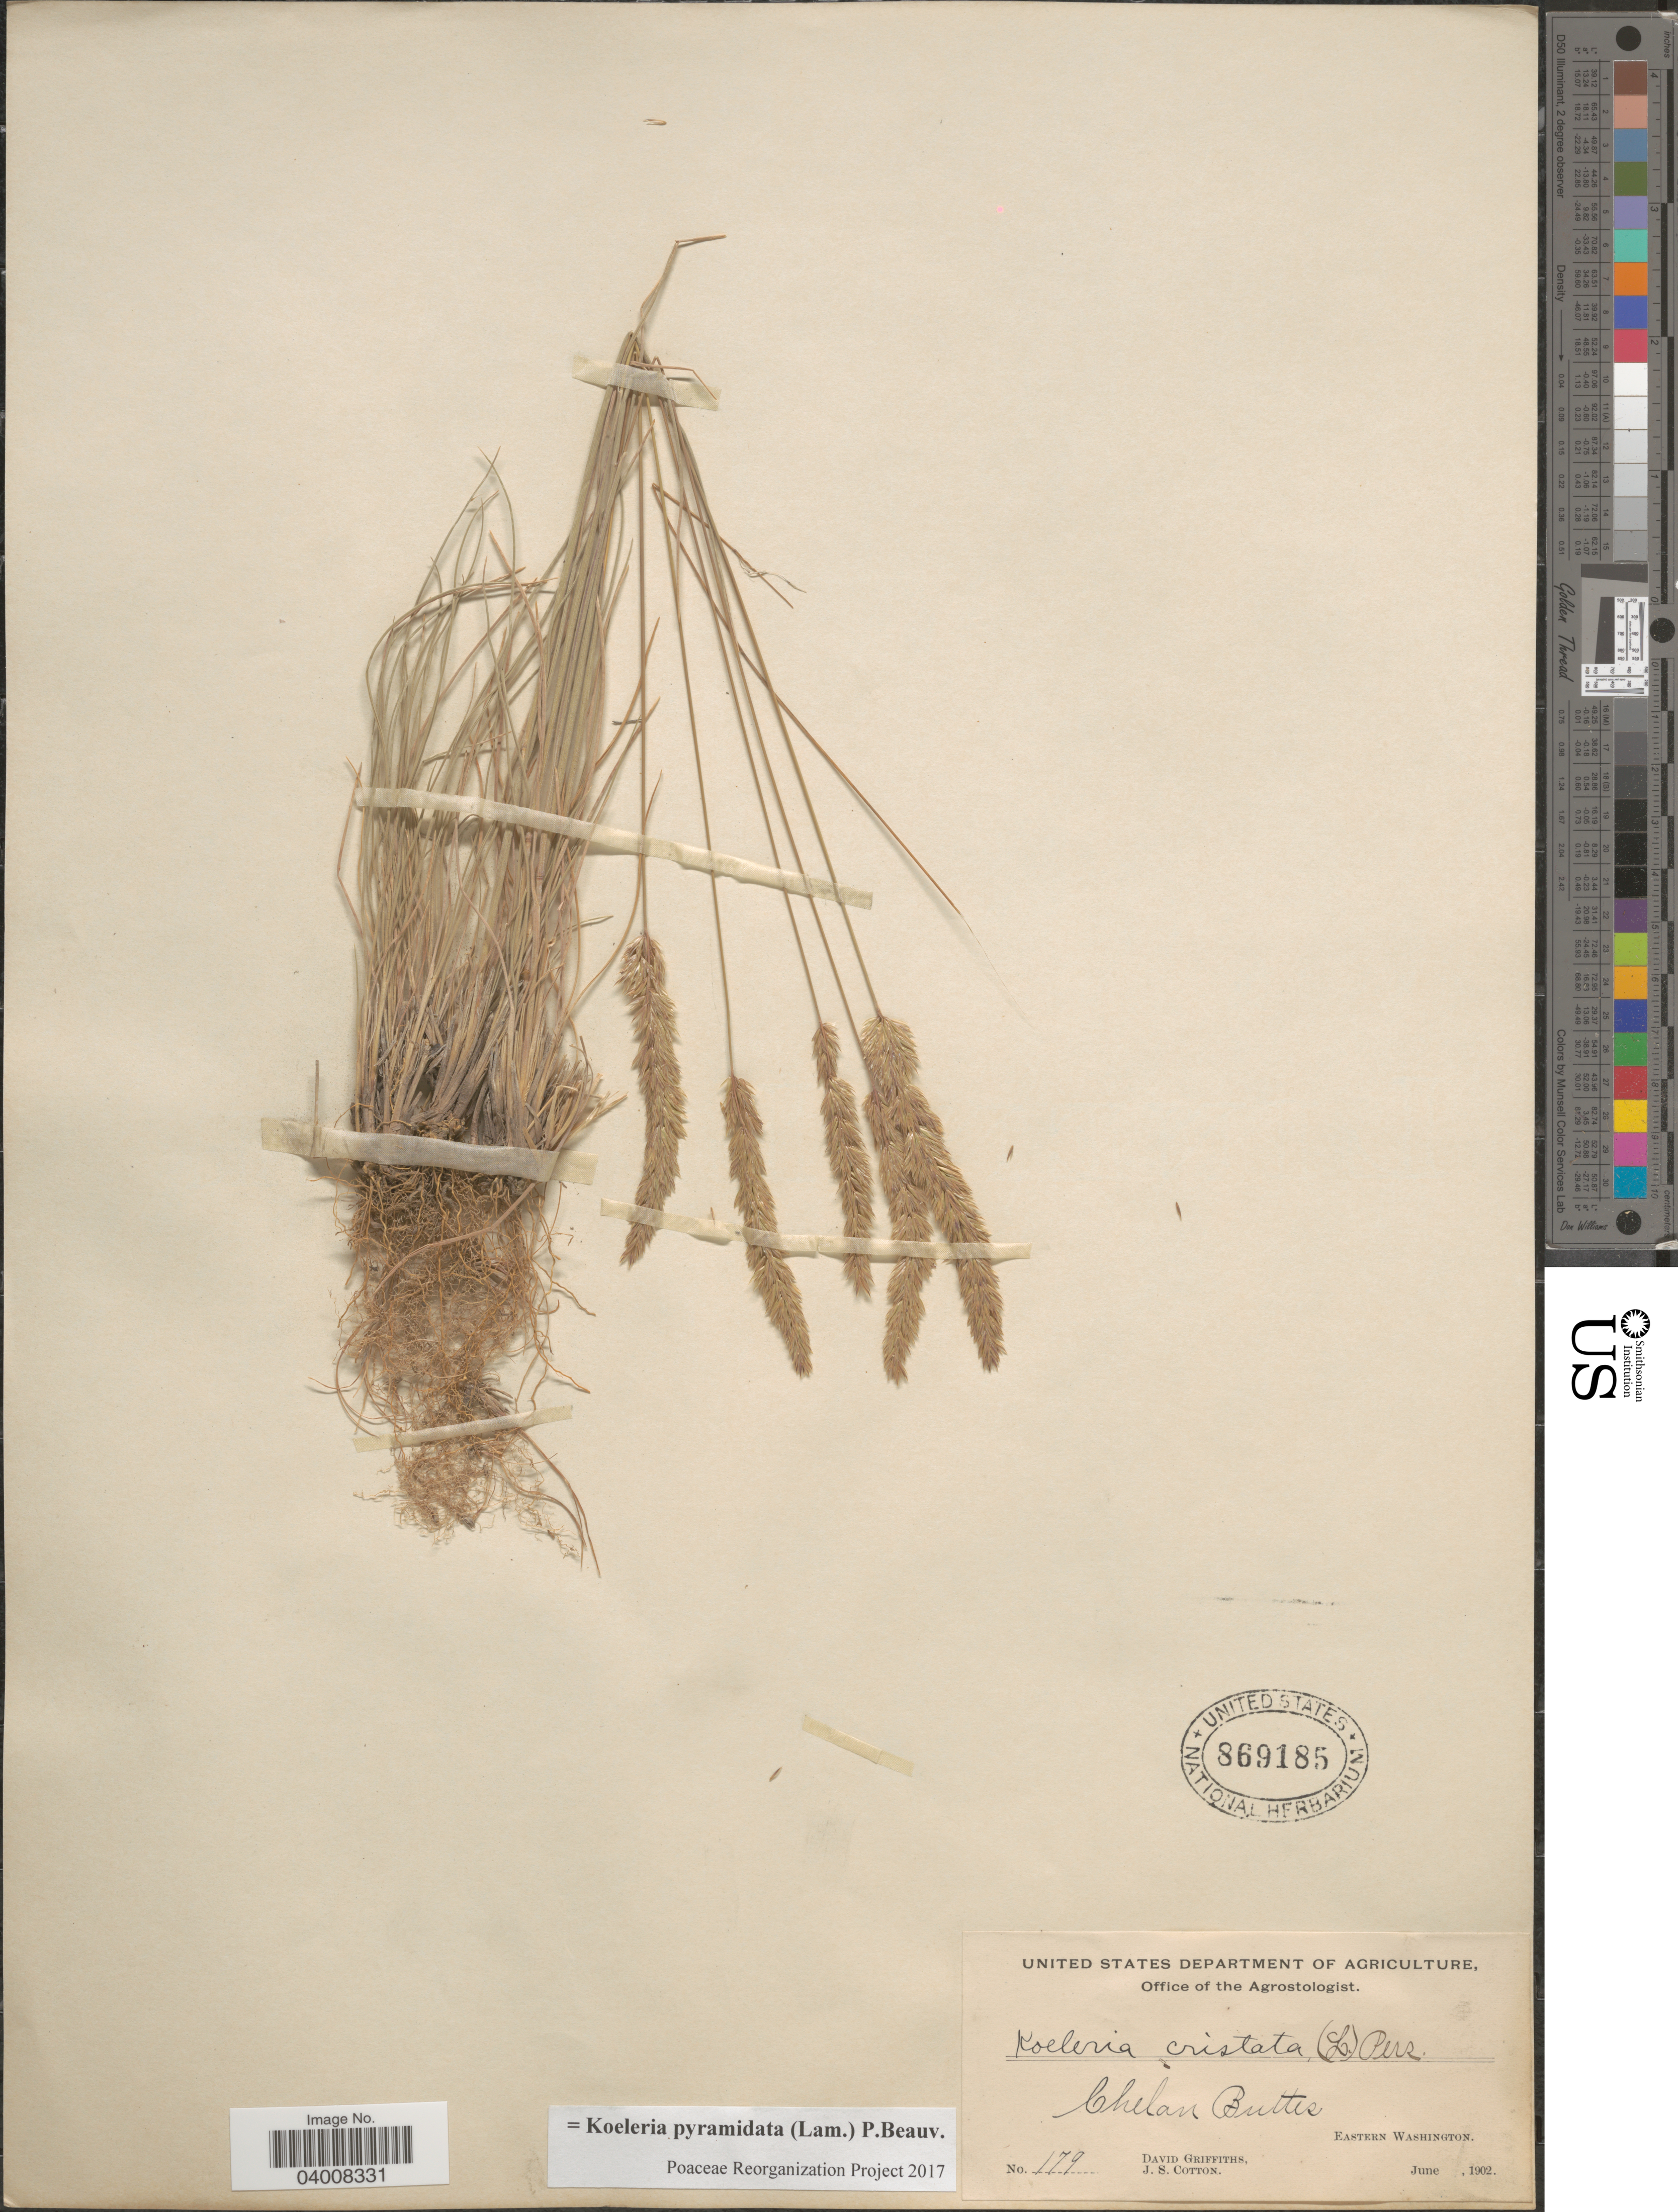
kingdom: Plantae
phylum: Tracheophyta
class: Liliopsida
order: Poales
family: Poaceae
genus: Koeleria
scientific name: Koeleria pyramidata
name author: (Lam.) P. Beauv.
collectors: D. Griffiths & J. S. Cotton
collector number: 179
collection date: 1902-06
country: United States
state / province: Washington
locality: Chelan Buttes. Eastern Washington.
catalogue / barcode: US 869185